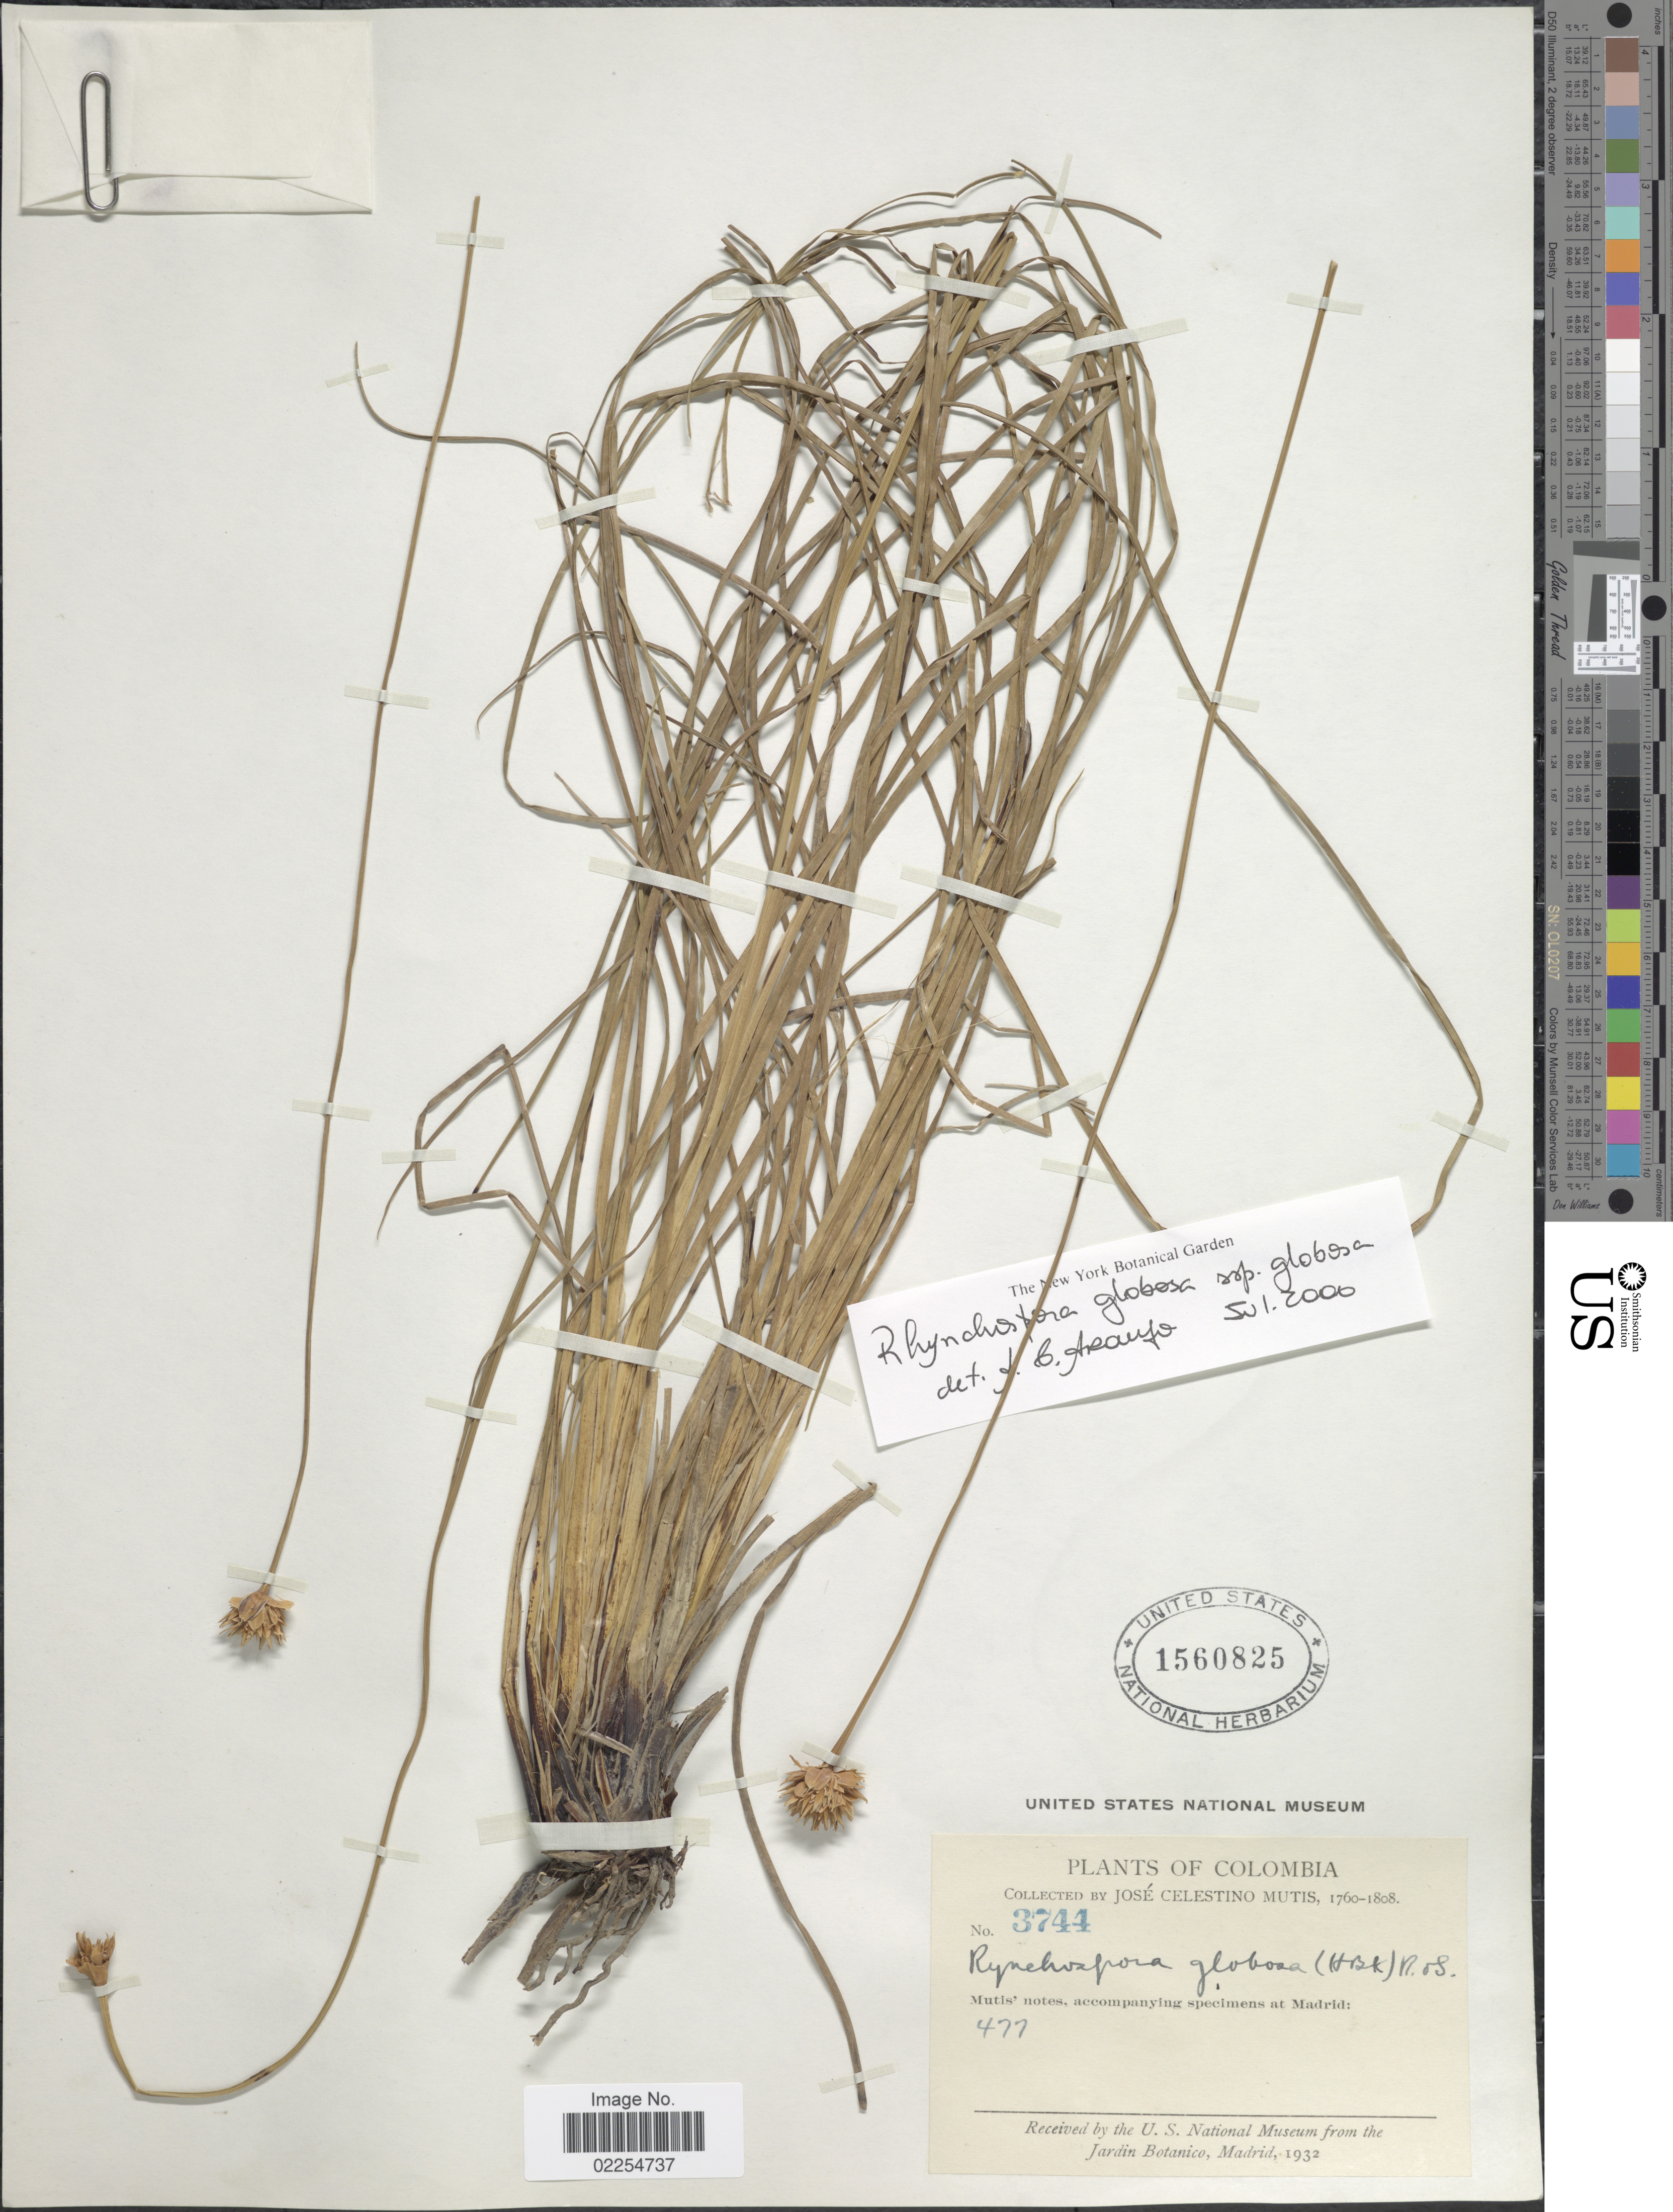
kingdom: Plantae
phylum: Tracheophyta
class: Liliopsida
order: Poales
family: Cyperaceae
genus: Rhynchospora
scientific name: Rhynchospora globosa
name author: (Kunth) Roem. & Schult.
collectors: J. C. B. Mutis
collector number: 3744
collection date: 1760/1808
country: Colombia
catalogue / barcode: US 1560825